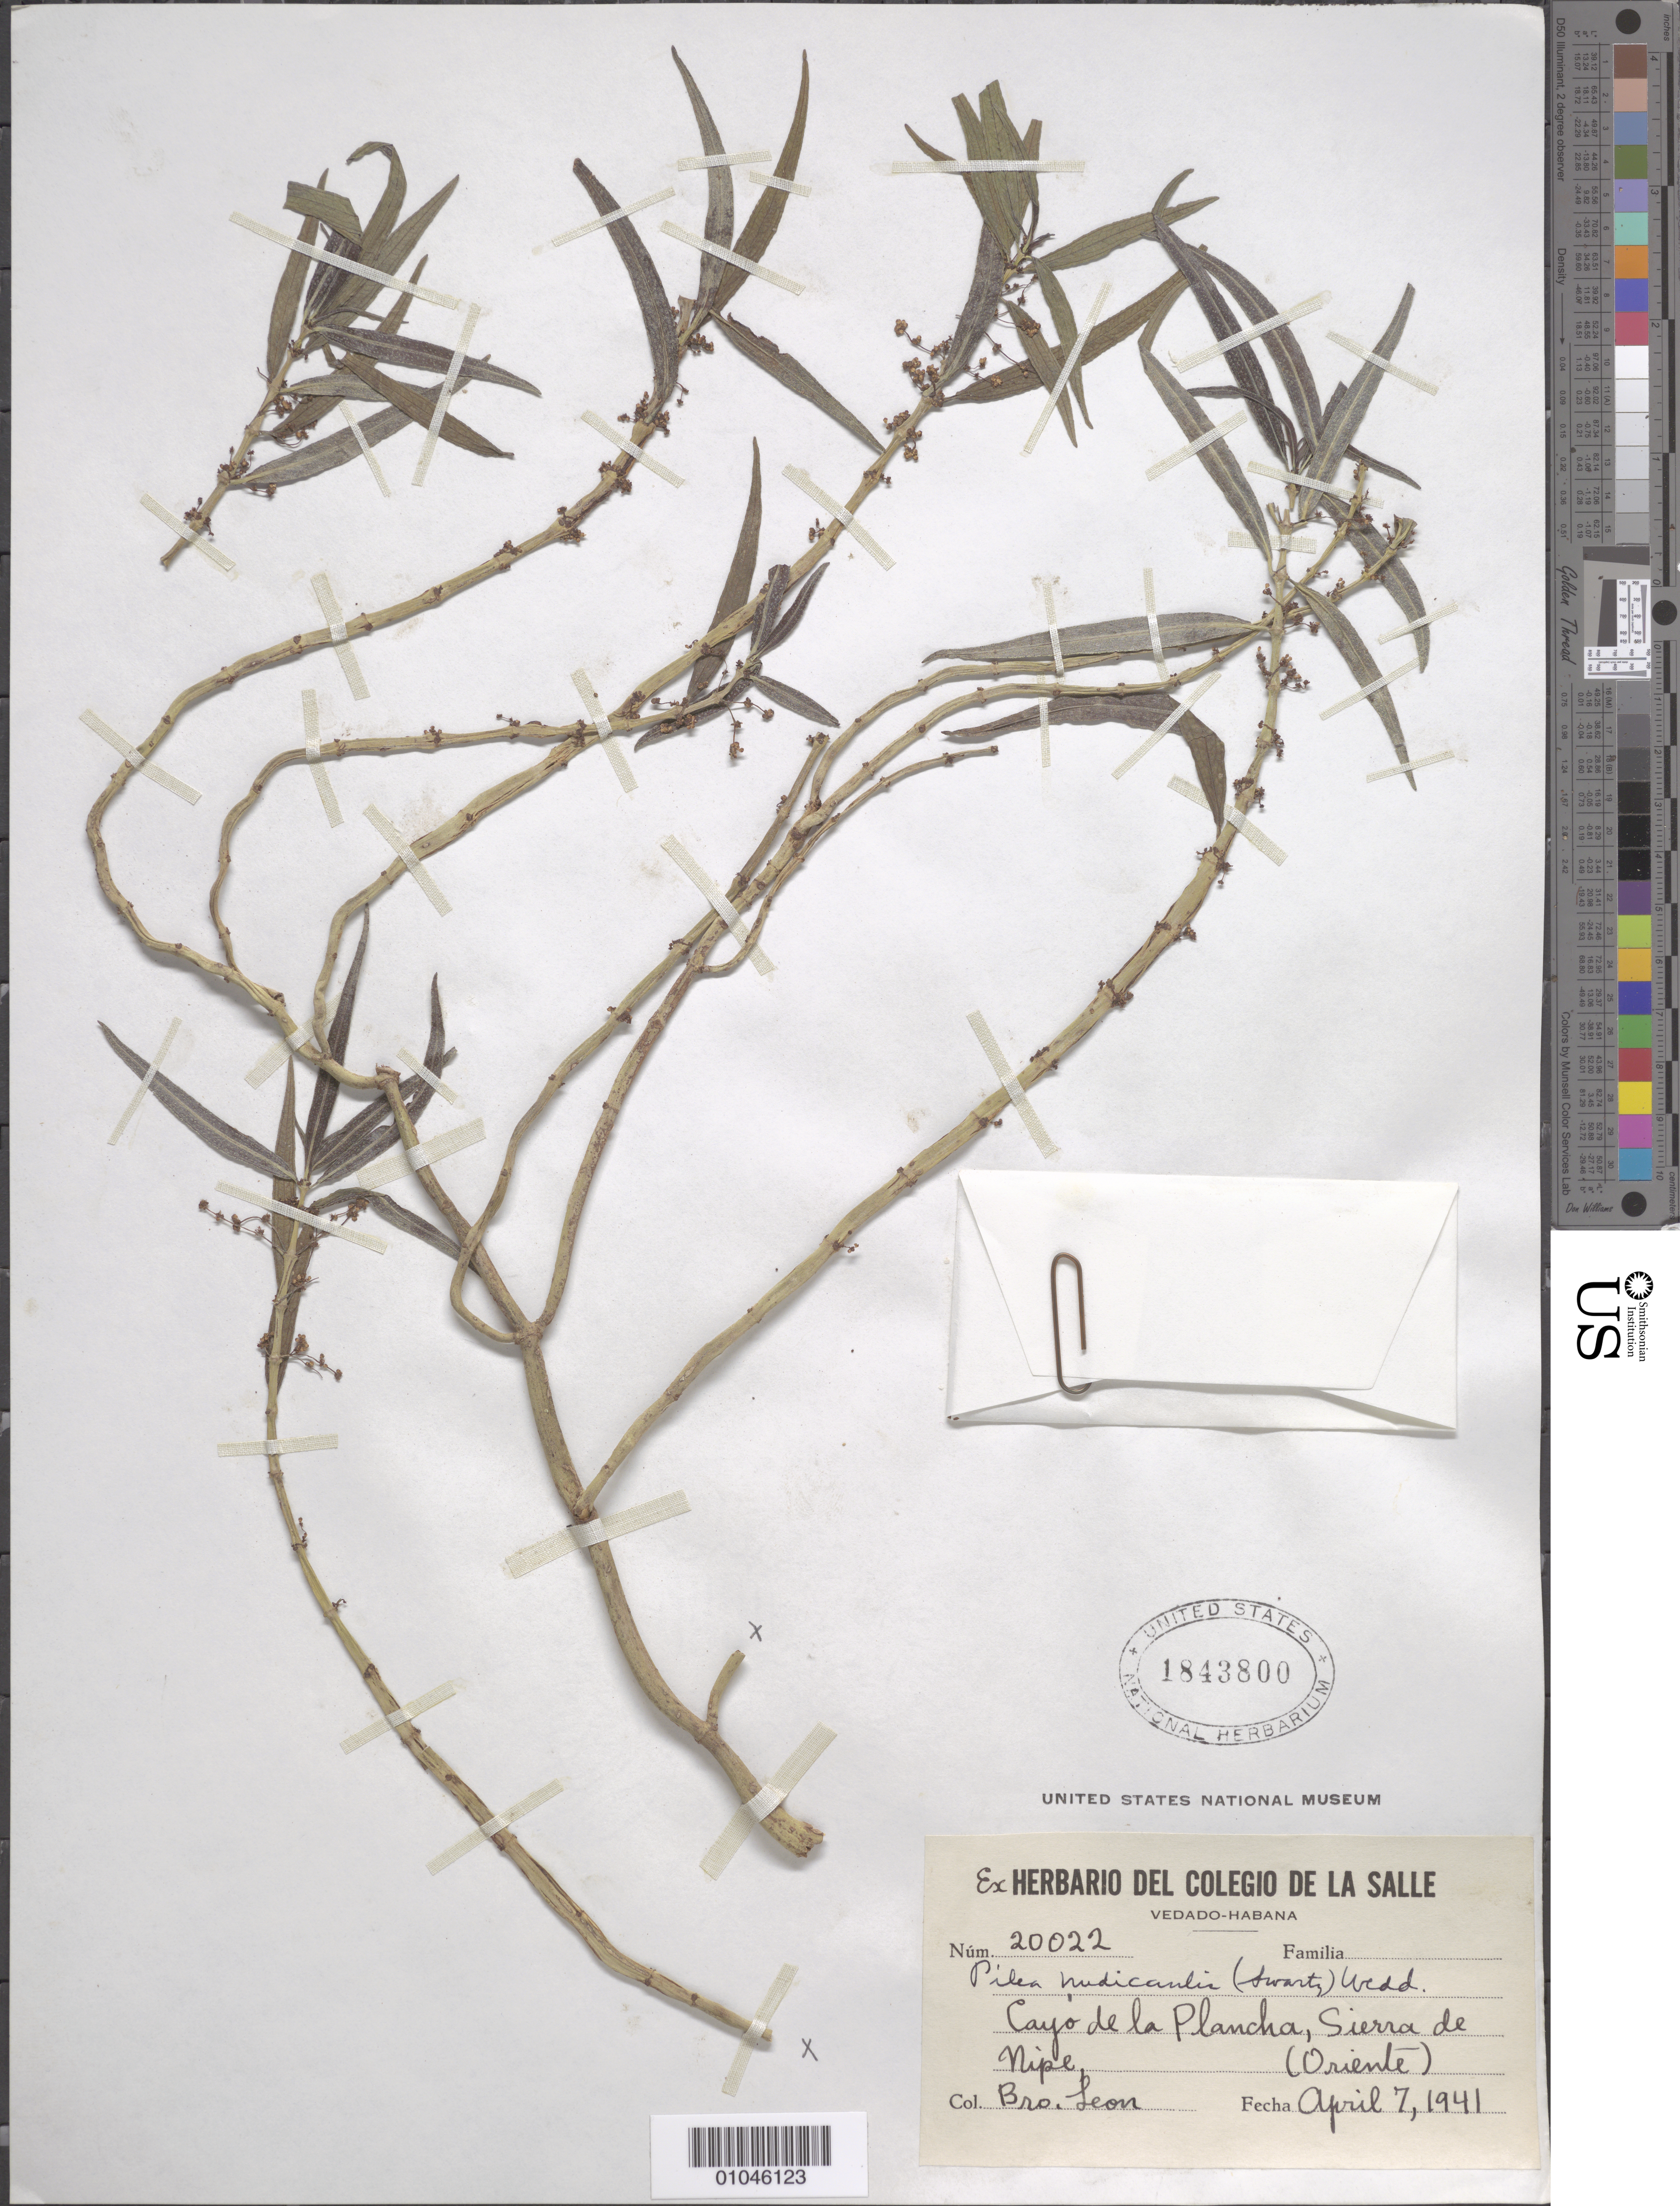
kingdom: Plantae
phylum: Tracheophyta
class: Magnoliopsida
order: Rosales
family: Urticaceae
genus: Pilea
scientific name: Pilea nudicaulis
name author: (Sw.) Wedd.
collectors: Bro. León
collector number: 20022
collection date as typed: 07 Apr 1941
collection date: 1941-04-07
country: Cuba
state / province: Holguín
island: Cuba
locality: Cayo de la Plancha, Sierra de Nipe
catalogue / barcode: US 1843800